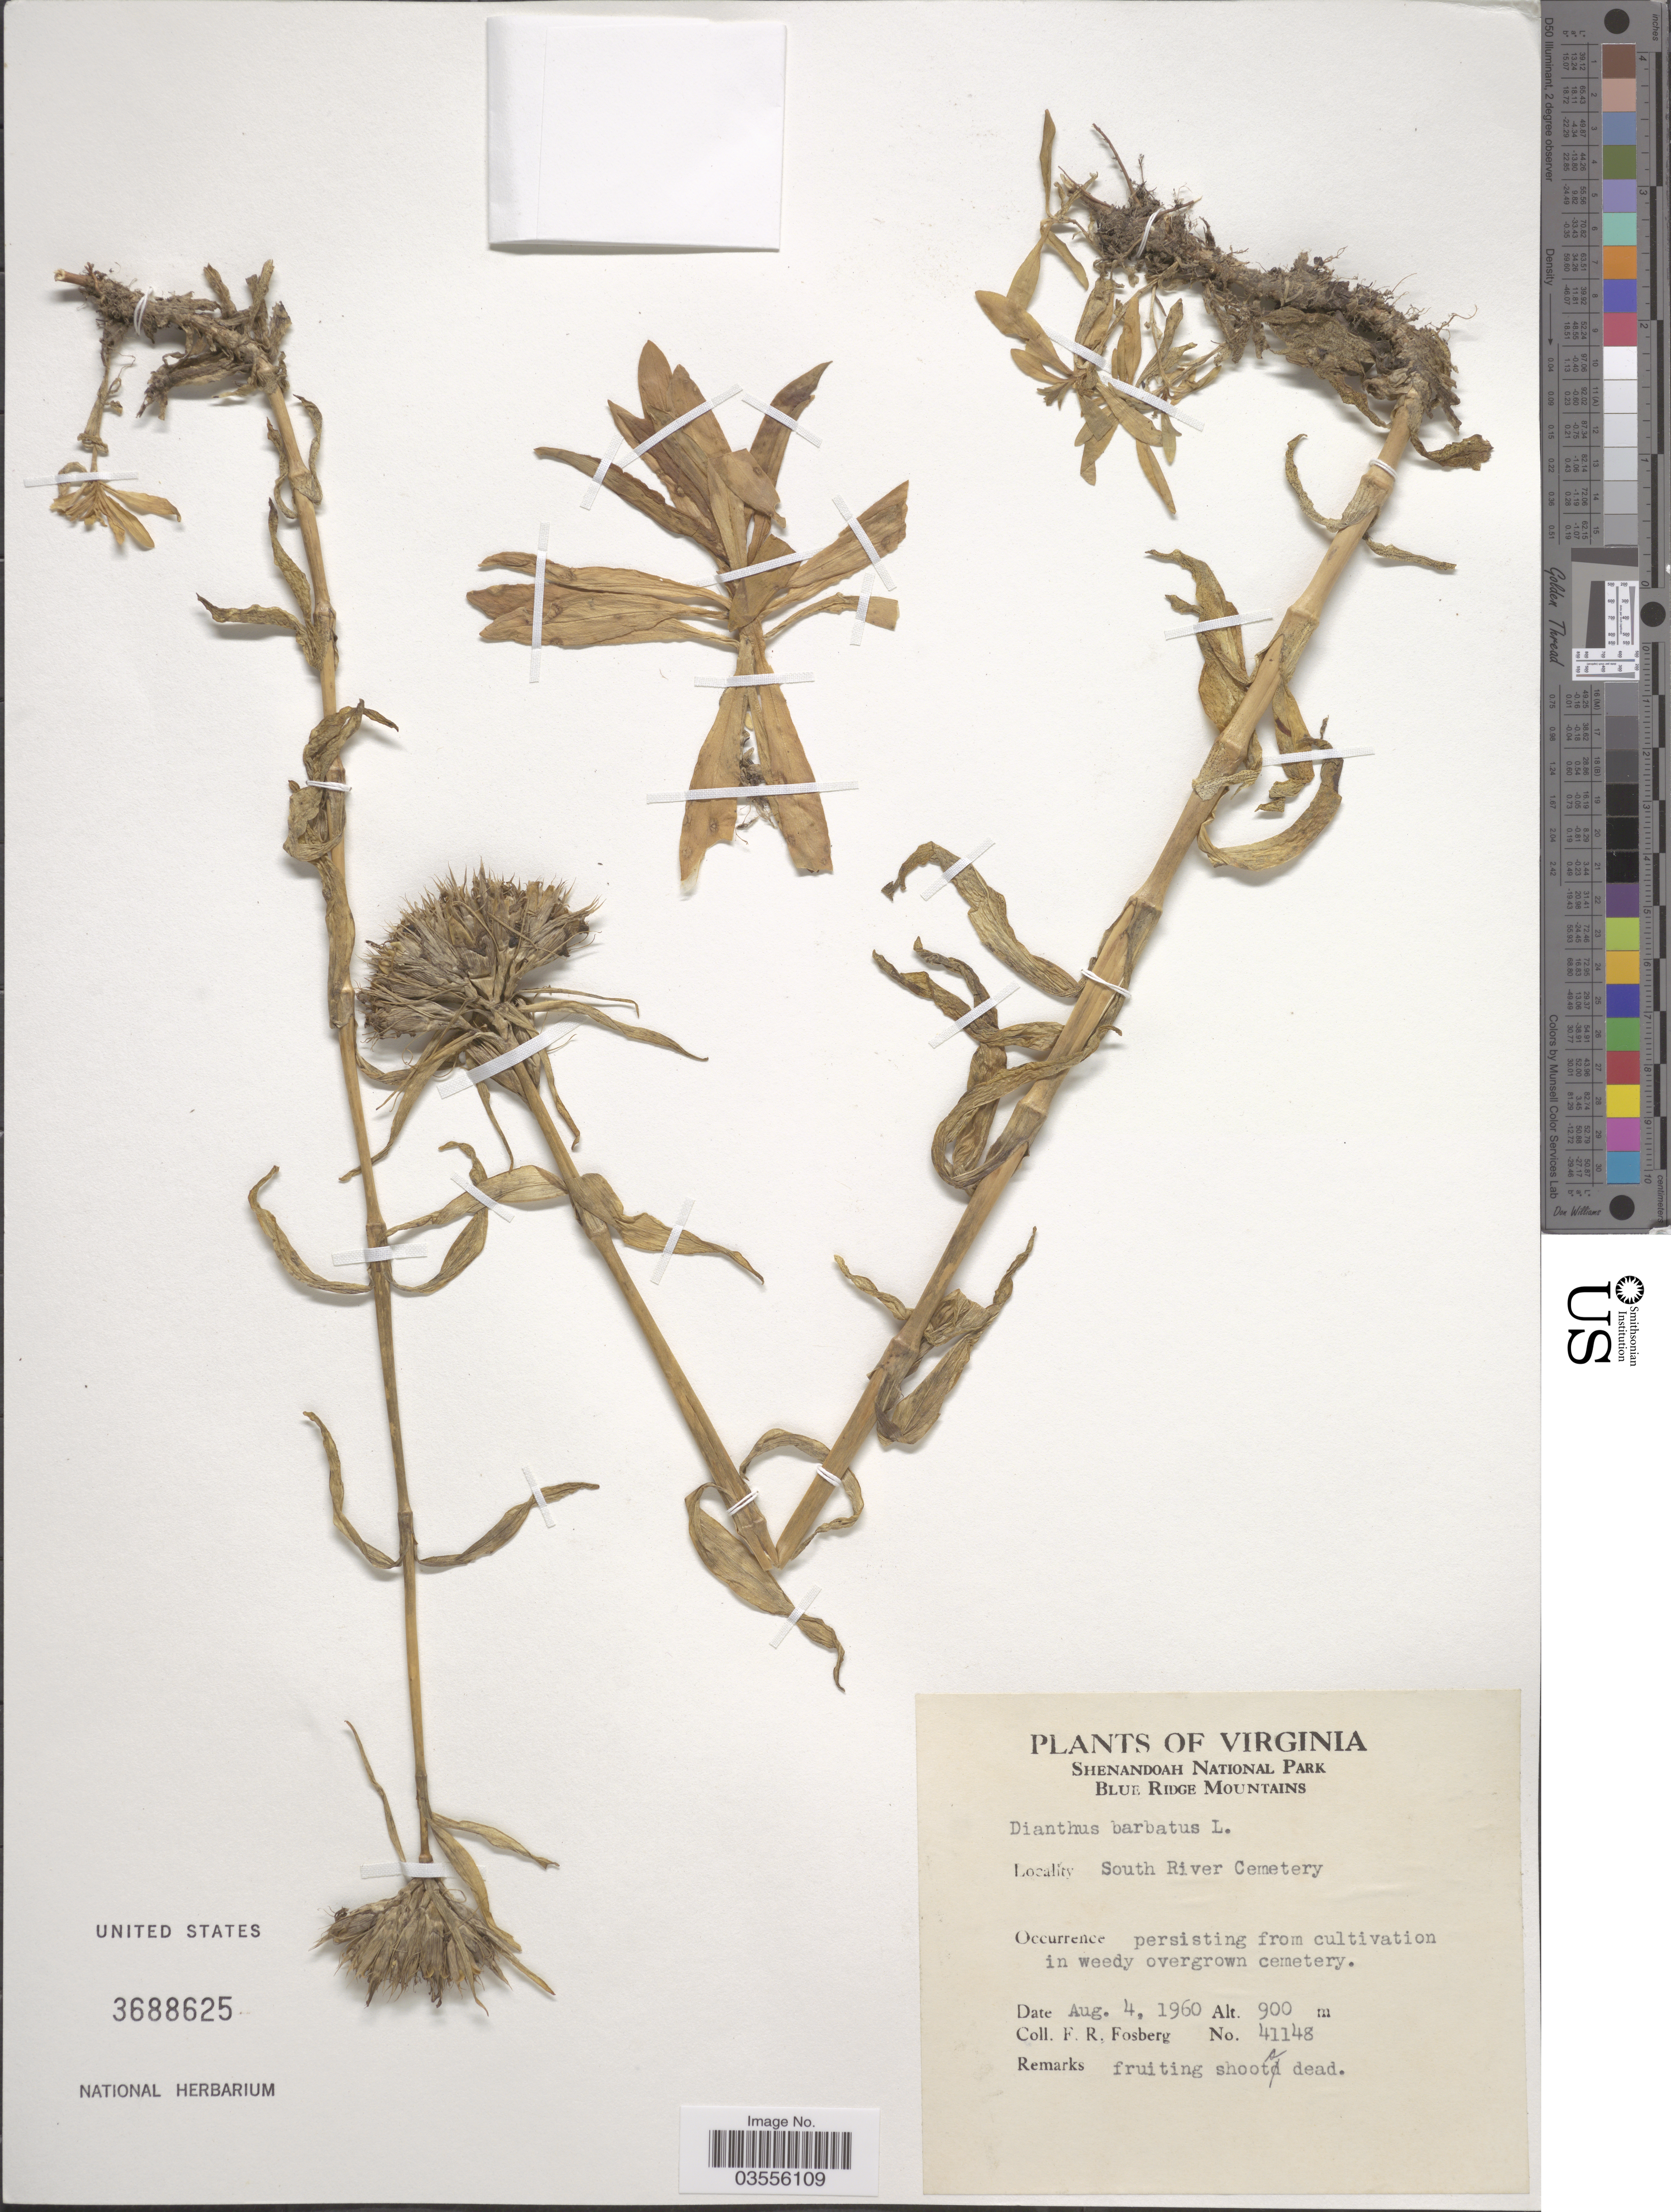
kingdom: Plantae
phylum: Tracheophyta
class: Magnoliopsida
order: Caryophyllales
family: Caryophyllaceae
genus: Dianthus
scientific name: Dianthus barbatus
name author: L.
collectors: F. R. Fosberg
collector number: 41148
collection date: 1960-08-04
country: United States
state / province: Virginia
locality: Shenandoah National Park. Blue Ridge Mountains. South River Cemetery.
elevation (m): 900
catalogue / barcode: US 3688625